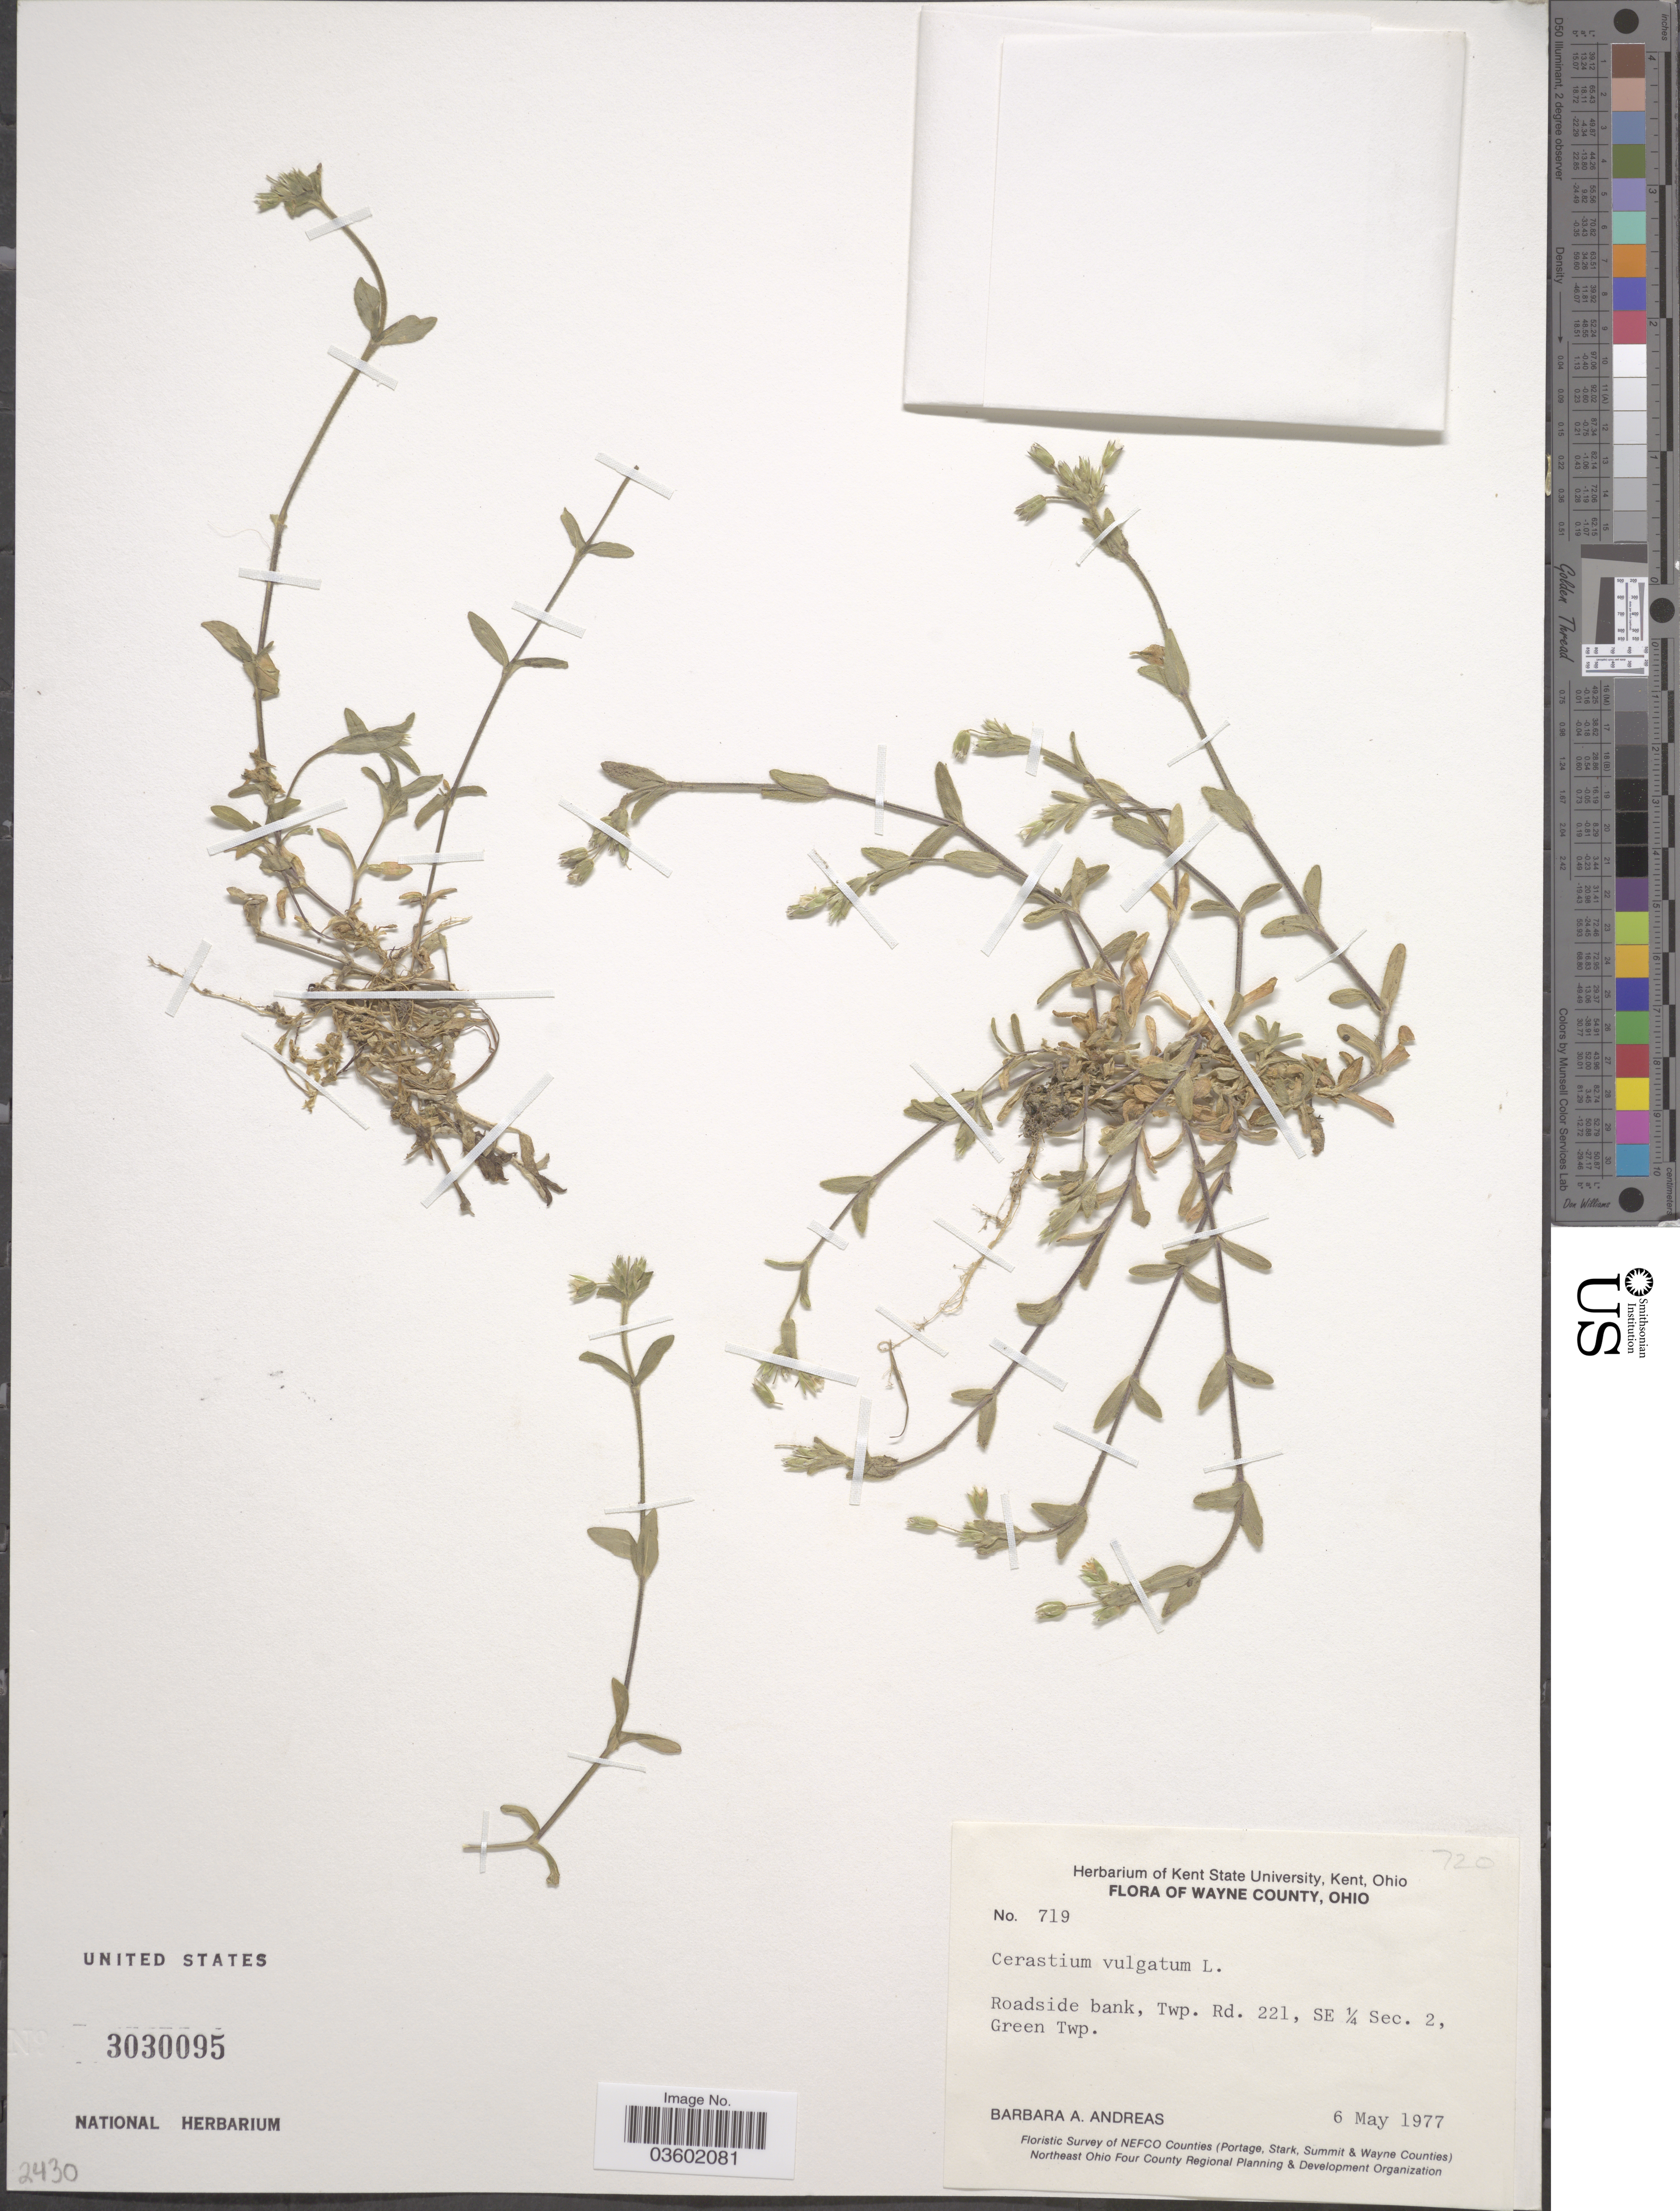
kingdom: Plantae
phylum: Tracheophyta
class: Magnoliopsida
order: Caryophyllales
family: Caryophyllaceae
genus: Cerastium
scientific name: Cerastium vulgatum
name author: L.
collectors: B. A. Andreas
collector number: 719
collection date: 1977-05-06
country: United States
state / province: Ohio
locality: Wayne County. Twp. Rd. 221, SE ¼ Sec. 2, Green Twp.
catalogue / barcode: US 3030095